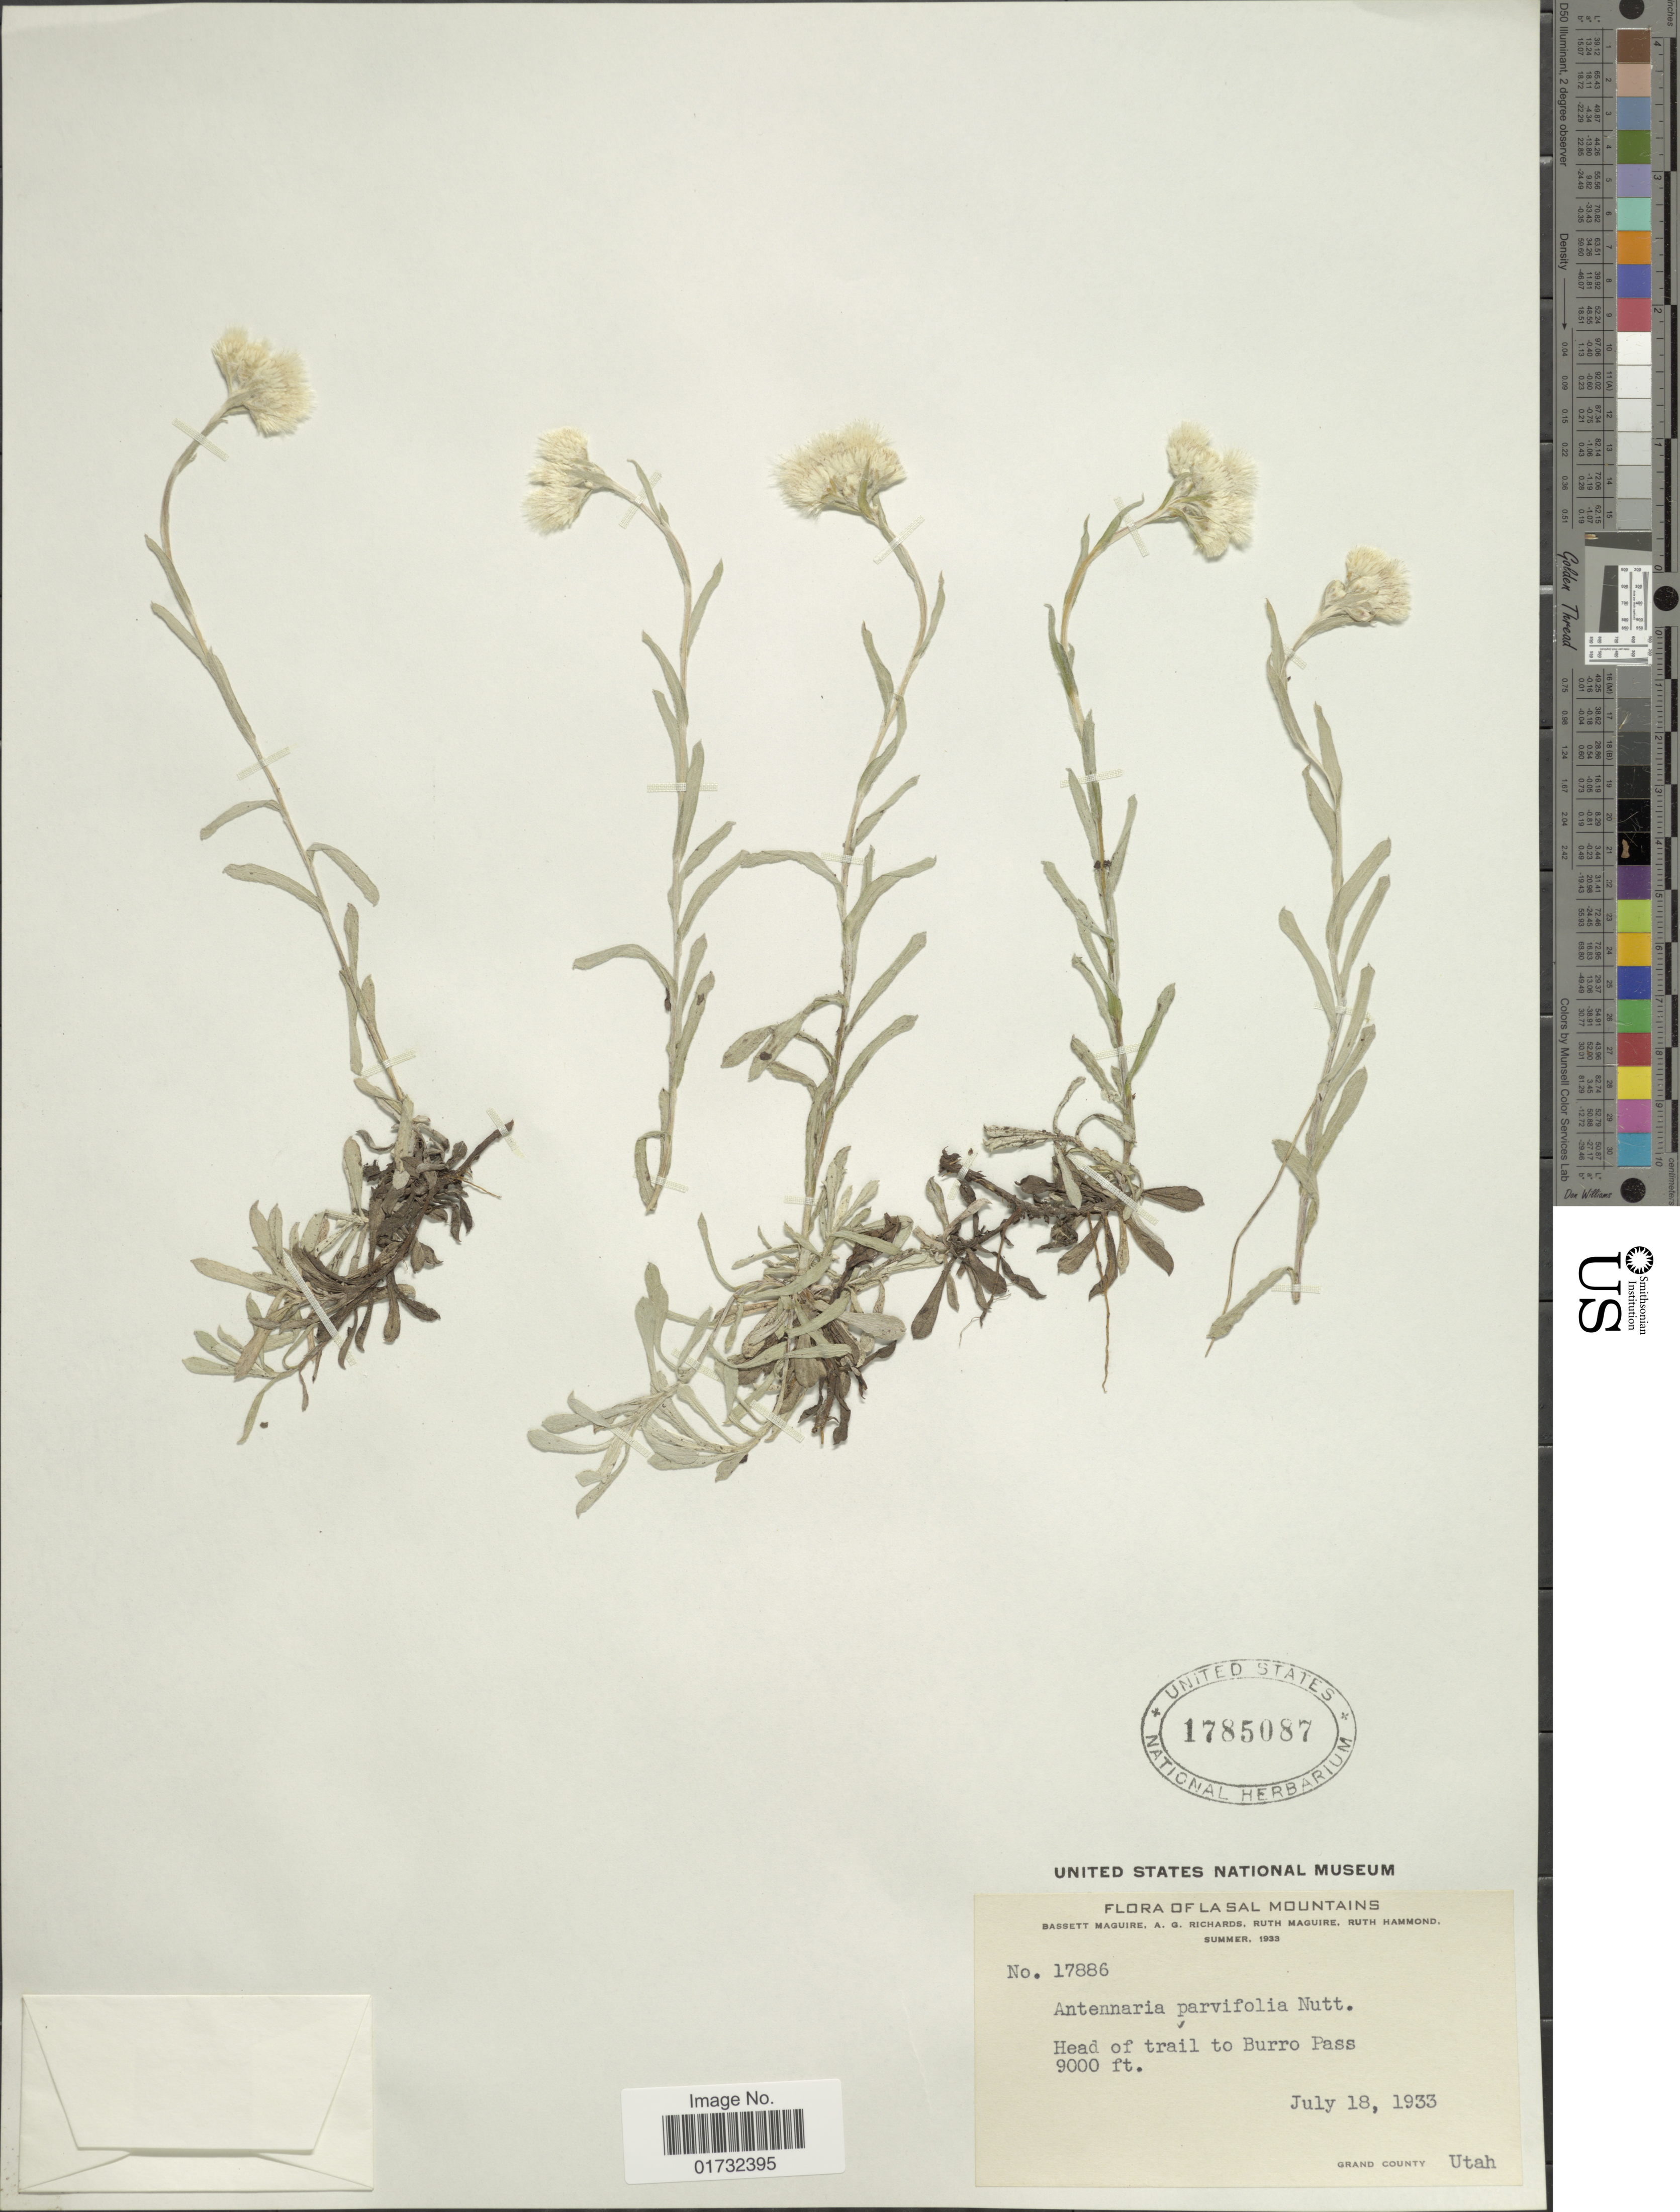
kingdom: Plantae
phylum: Tracheophyta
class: Magnoliopsida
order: Asterales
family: Asteraceae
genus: Antennaria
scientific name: Antennaria parvifolia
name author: Nutt.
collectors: B. Maguire, A. Richards, R. R. Maguire & R. Hammond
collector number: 17886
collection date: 1933-07-18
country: United States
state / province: Utah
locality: La Sal Mountains. Head of trail to Burro Pass. Grand County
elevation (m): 2743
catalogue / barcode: US 1785087